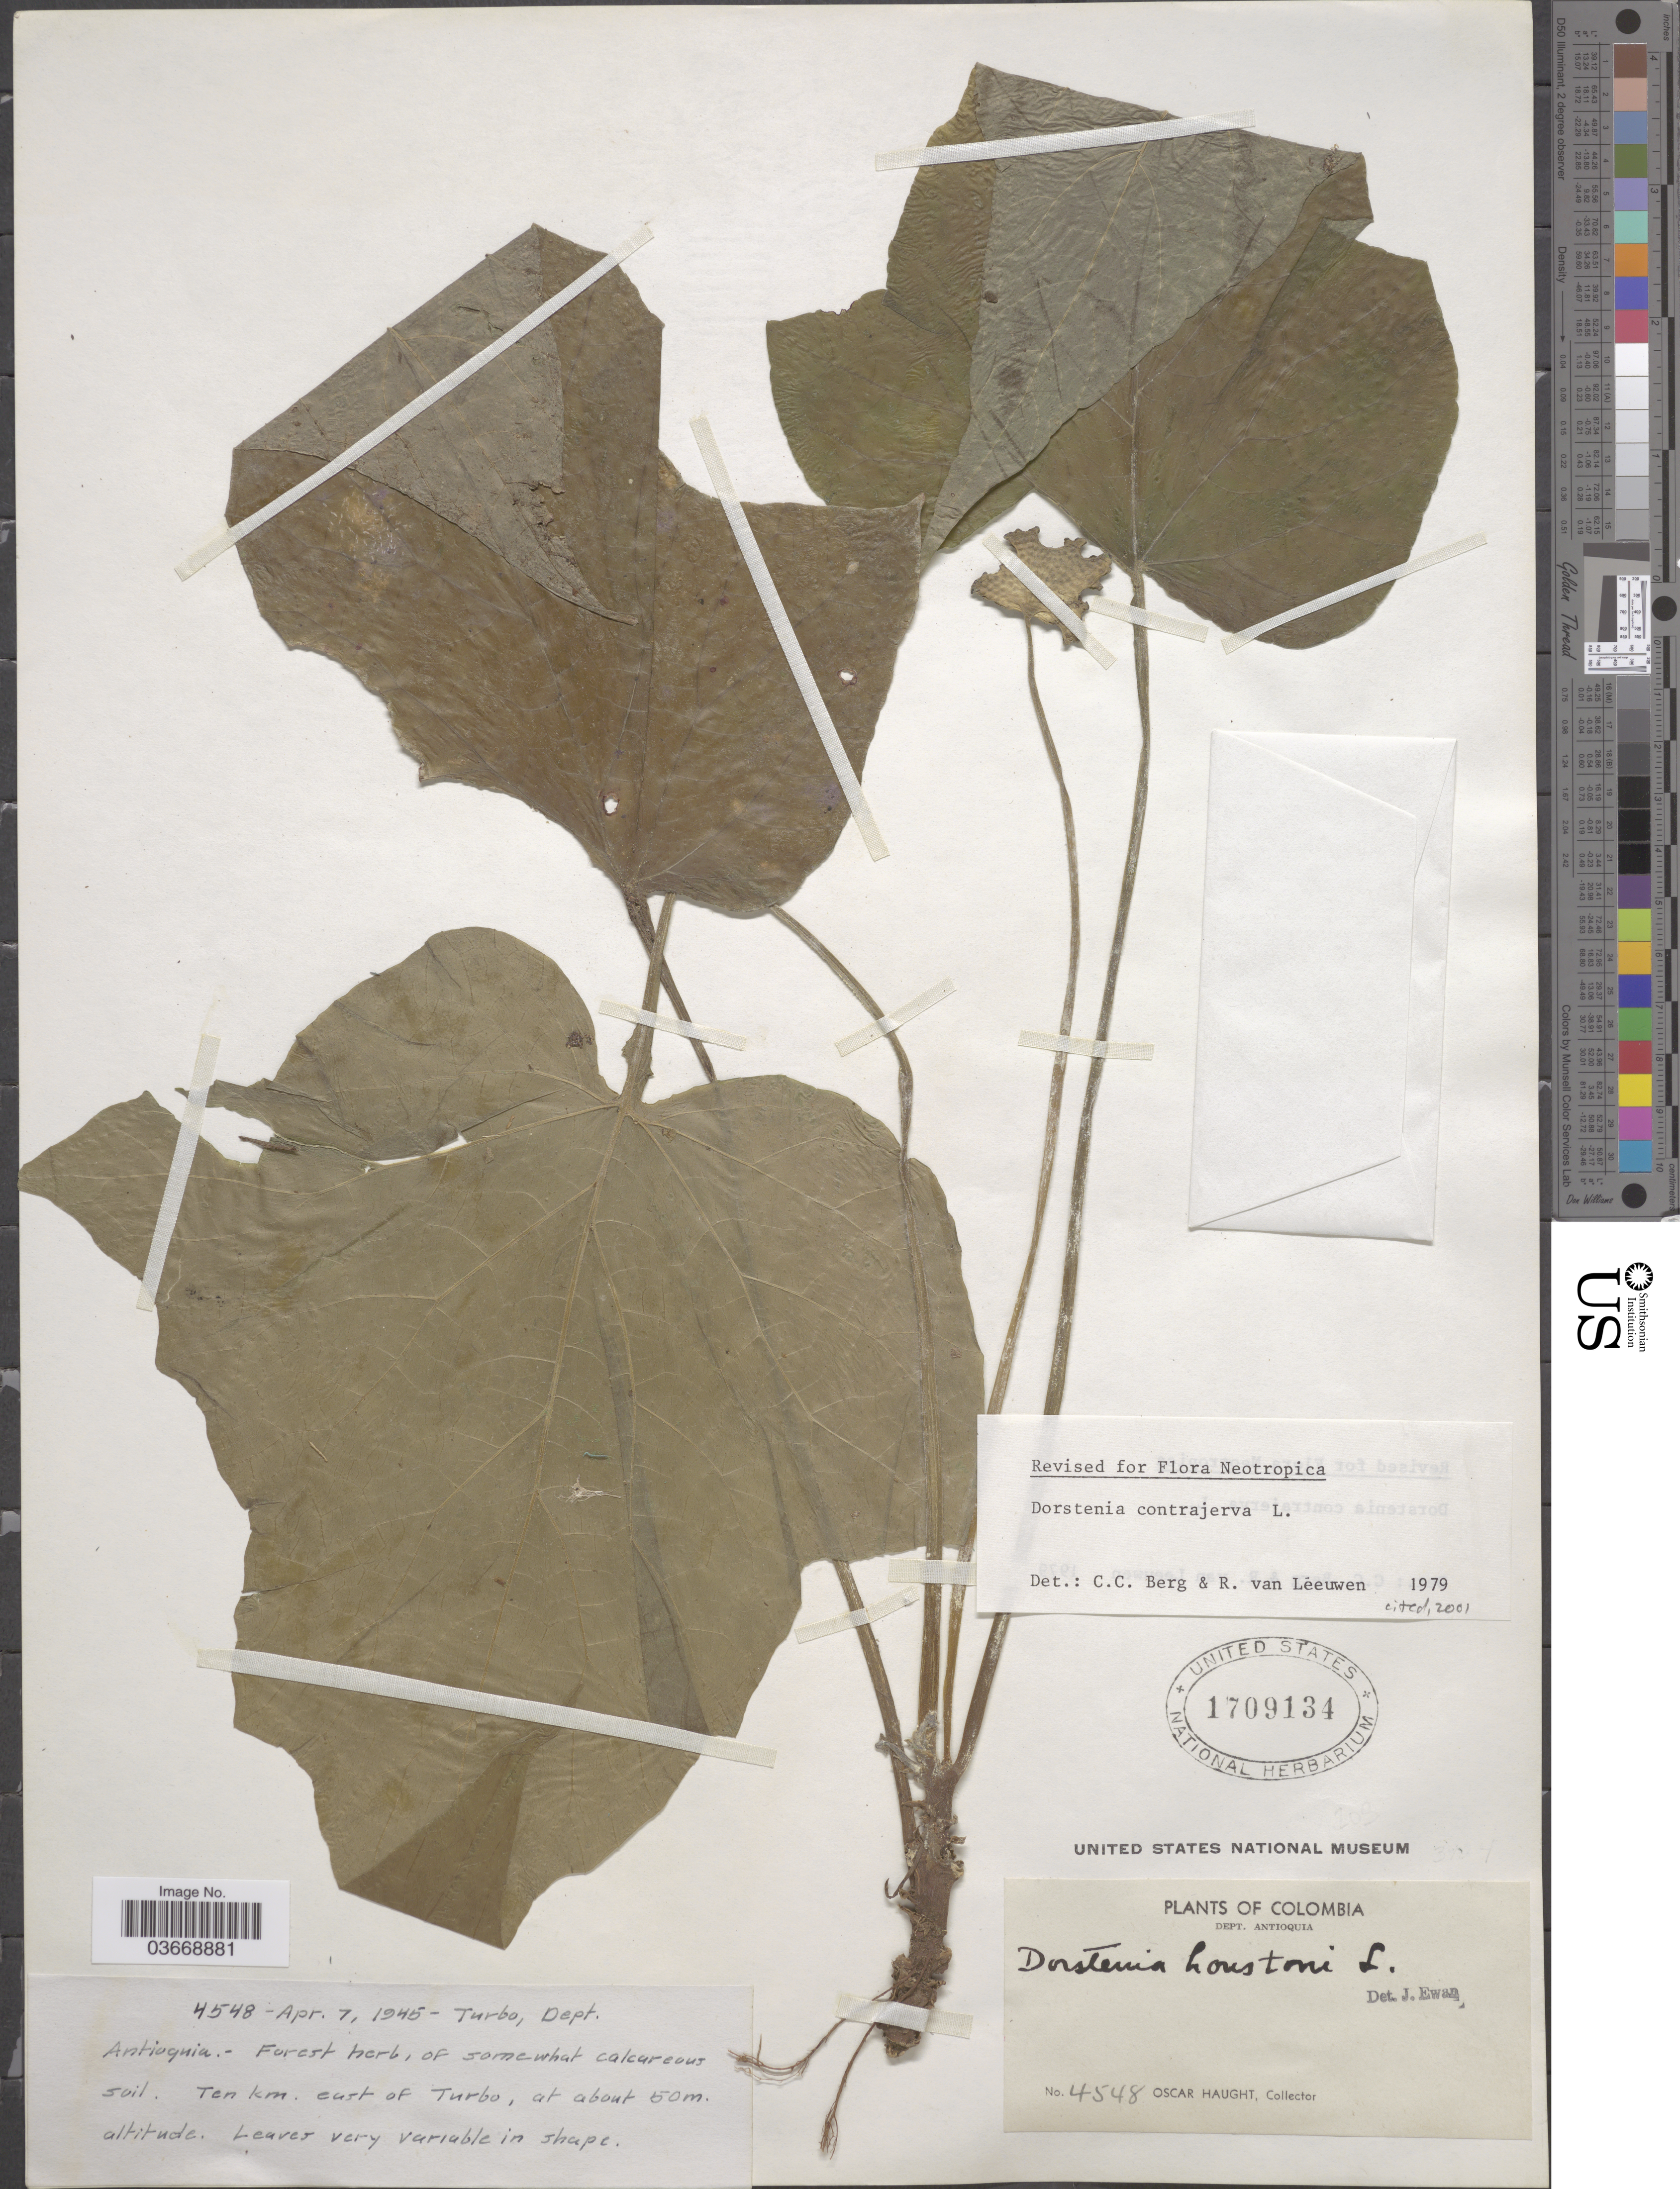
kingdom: Plantae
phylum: Tracheophyta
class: Magnoliopsida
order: Rosales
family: Moraceae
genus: Dorstenia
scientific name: Dorstenia contrajerva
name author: L.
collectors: O. L. Haught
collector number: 4548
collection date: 1945-04-07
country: Colombia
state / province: Antioquia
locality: Turbo, Dept. Antioquia.- Ten km. east of Turbo.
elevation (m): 50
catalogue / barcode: US 1709134